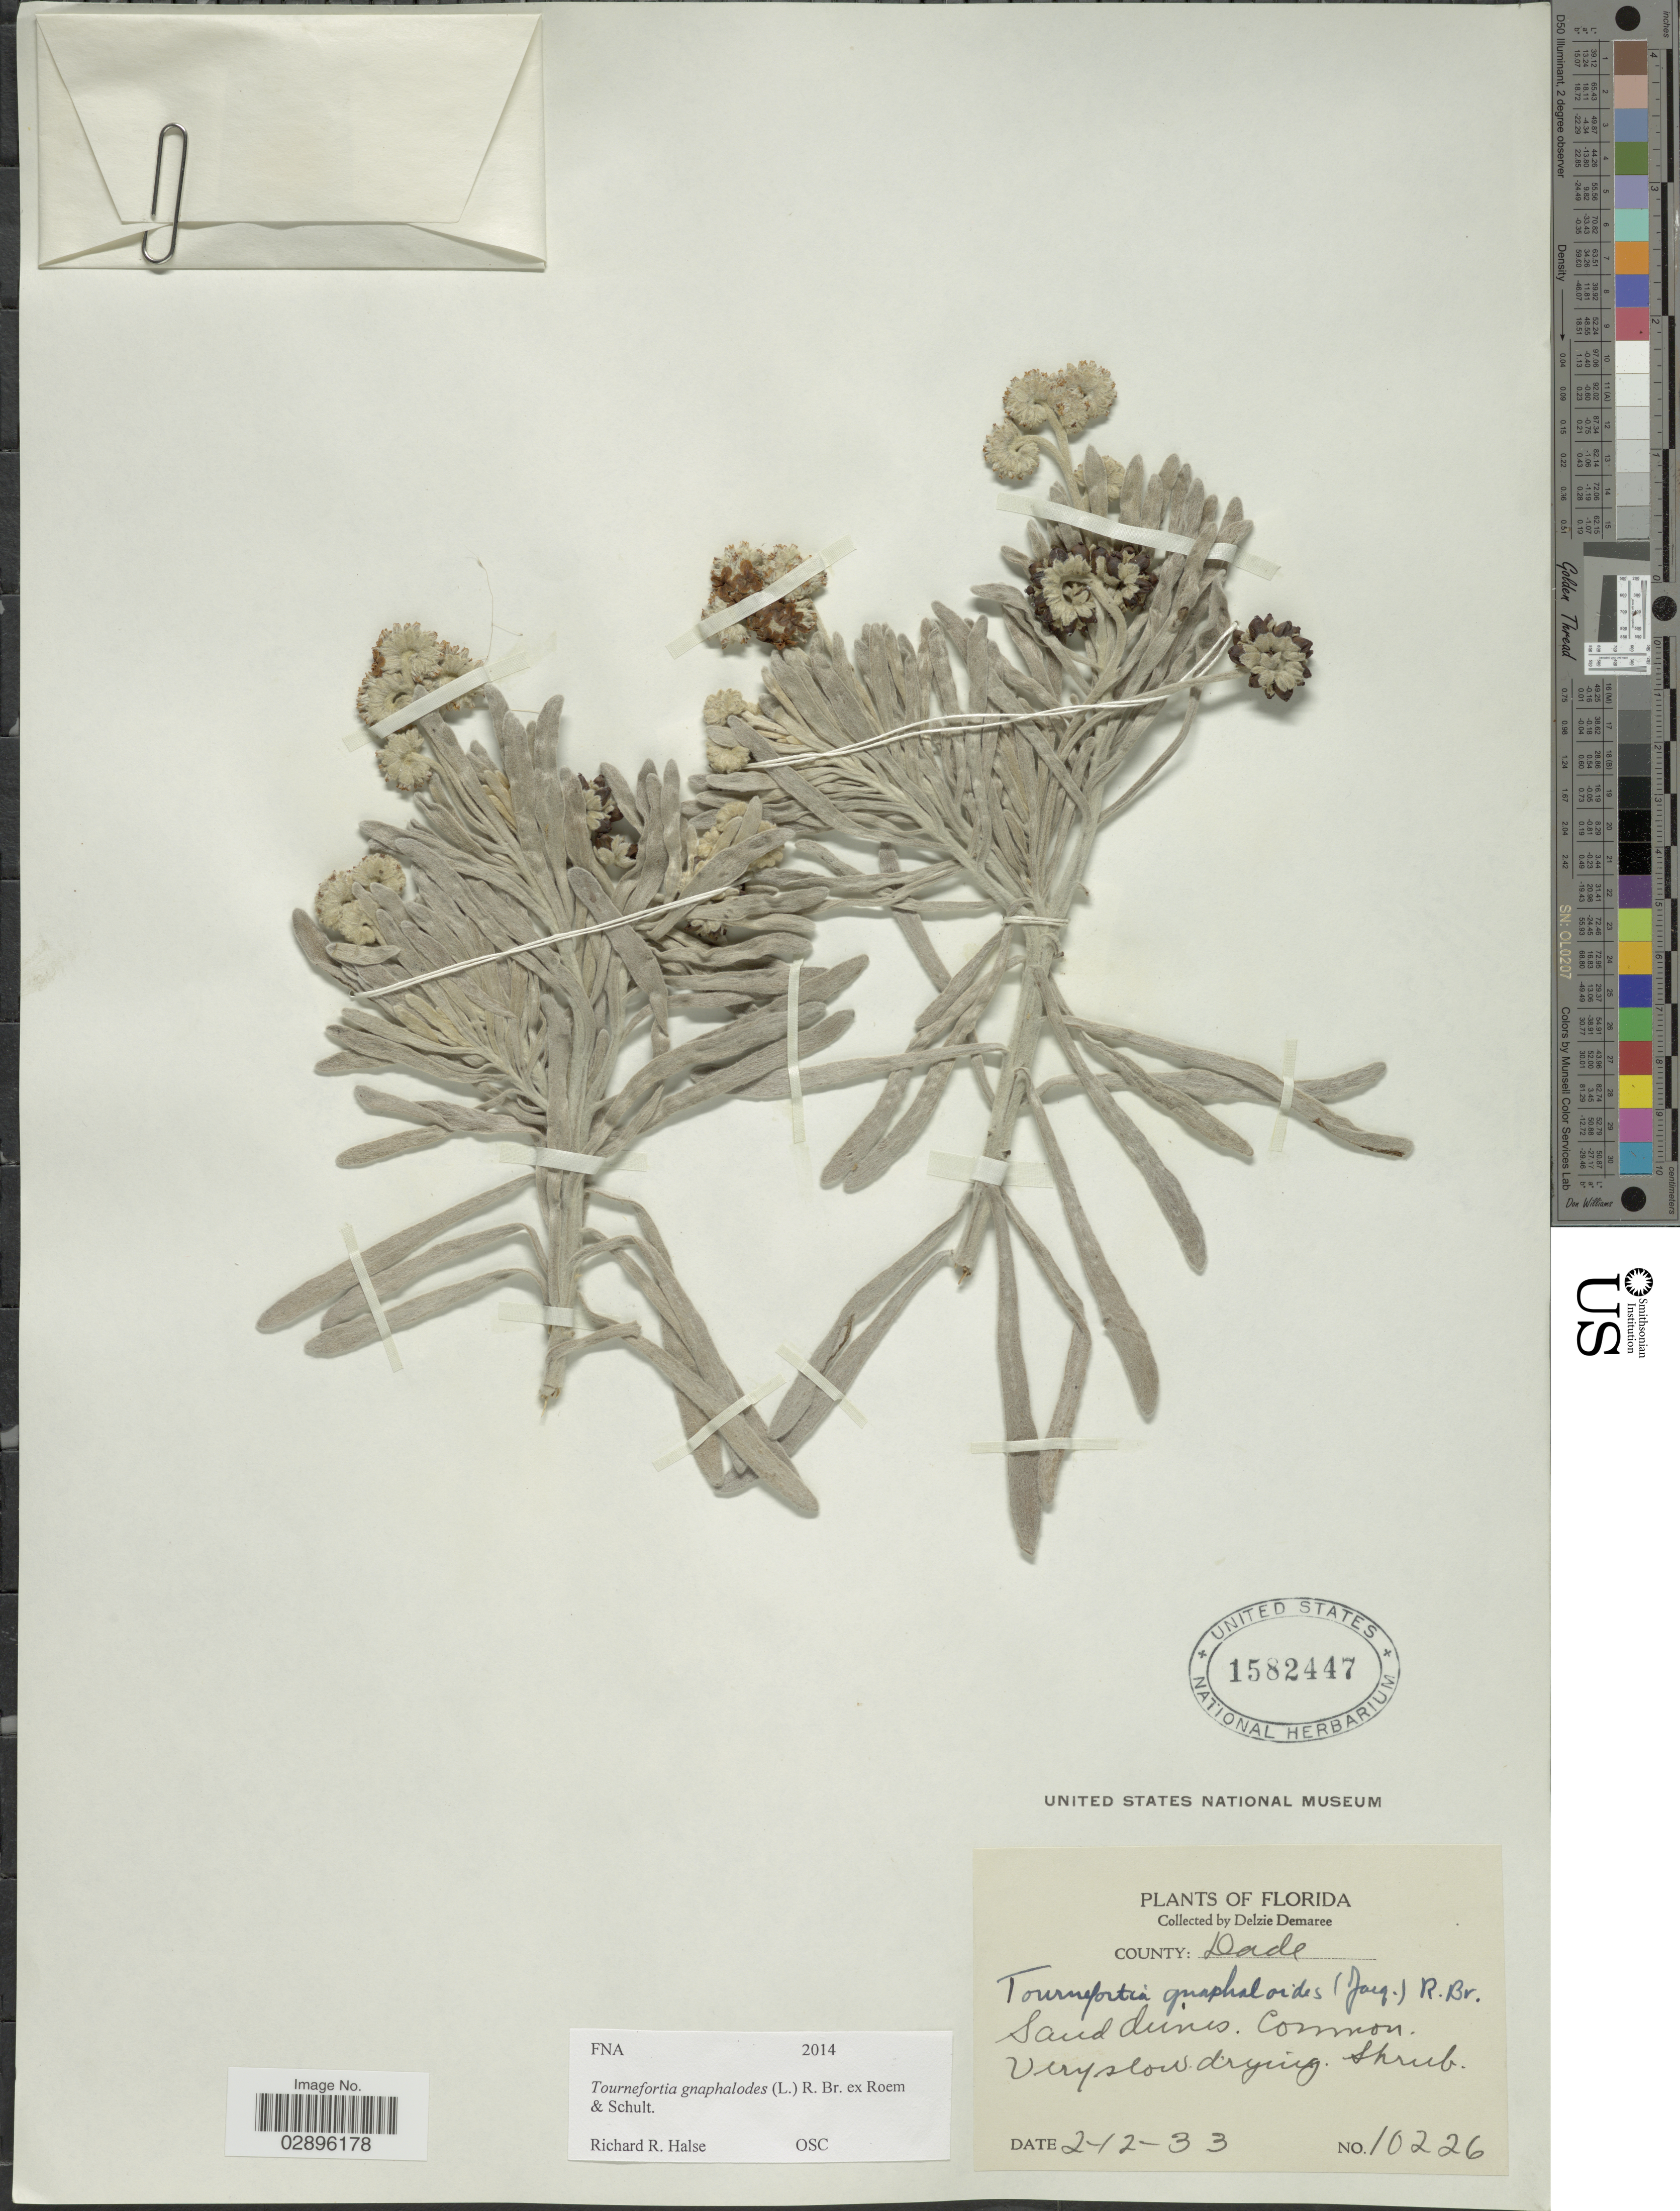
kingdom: Plantae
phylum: Tracheophyta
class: Magnoliopsida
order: Boraginales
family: Heliotropiaceae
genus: Tournefortia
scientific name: Tournefortia gnaphalodes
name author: (L.) R. Br. ex Roem. & Schult.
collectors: D. Demaree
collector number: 10226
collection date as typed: Transcribed d/m/y: 12/2/33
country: United States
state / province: Florida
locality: County: Dade.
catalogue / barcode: US 1582447